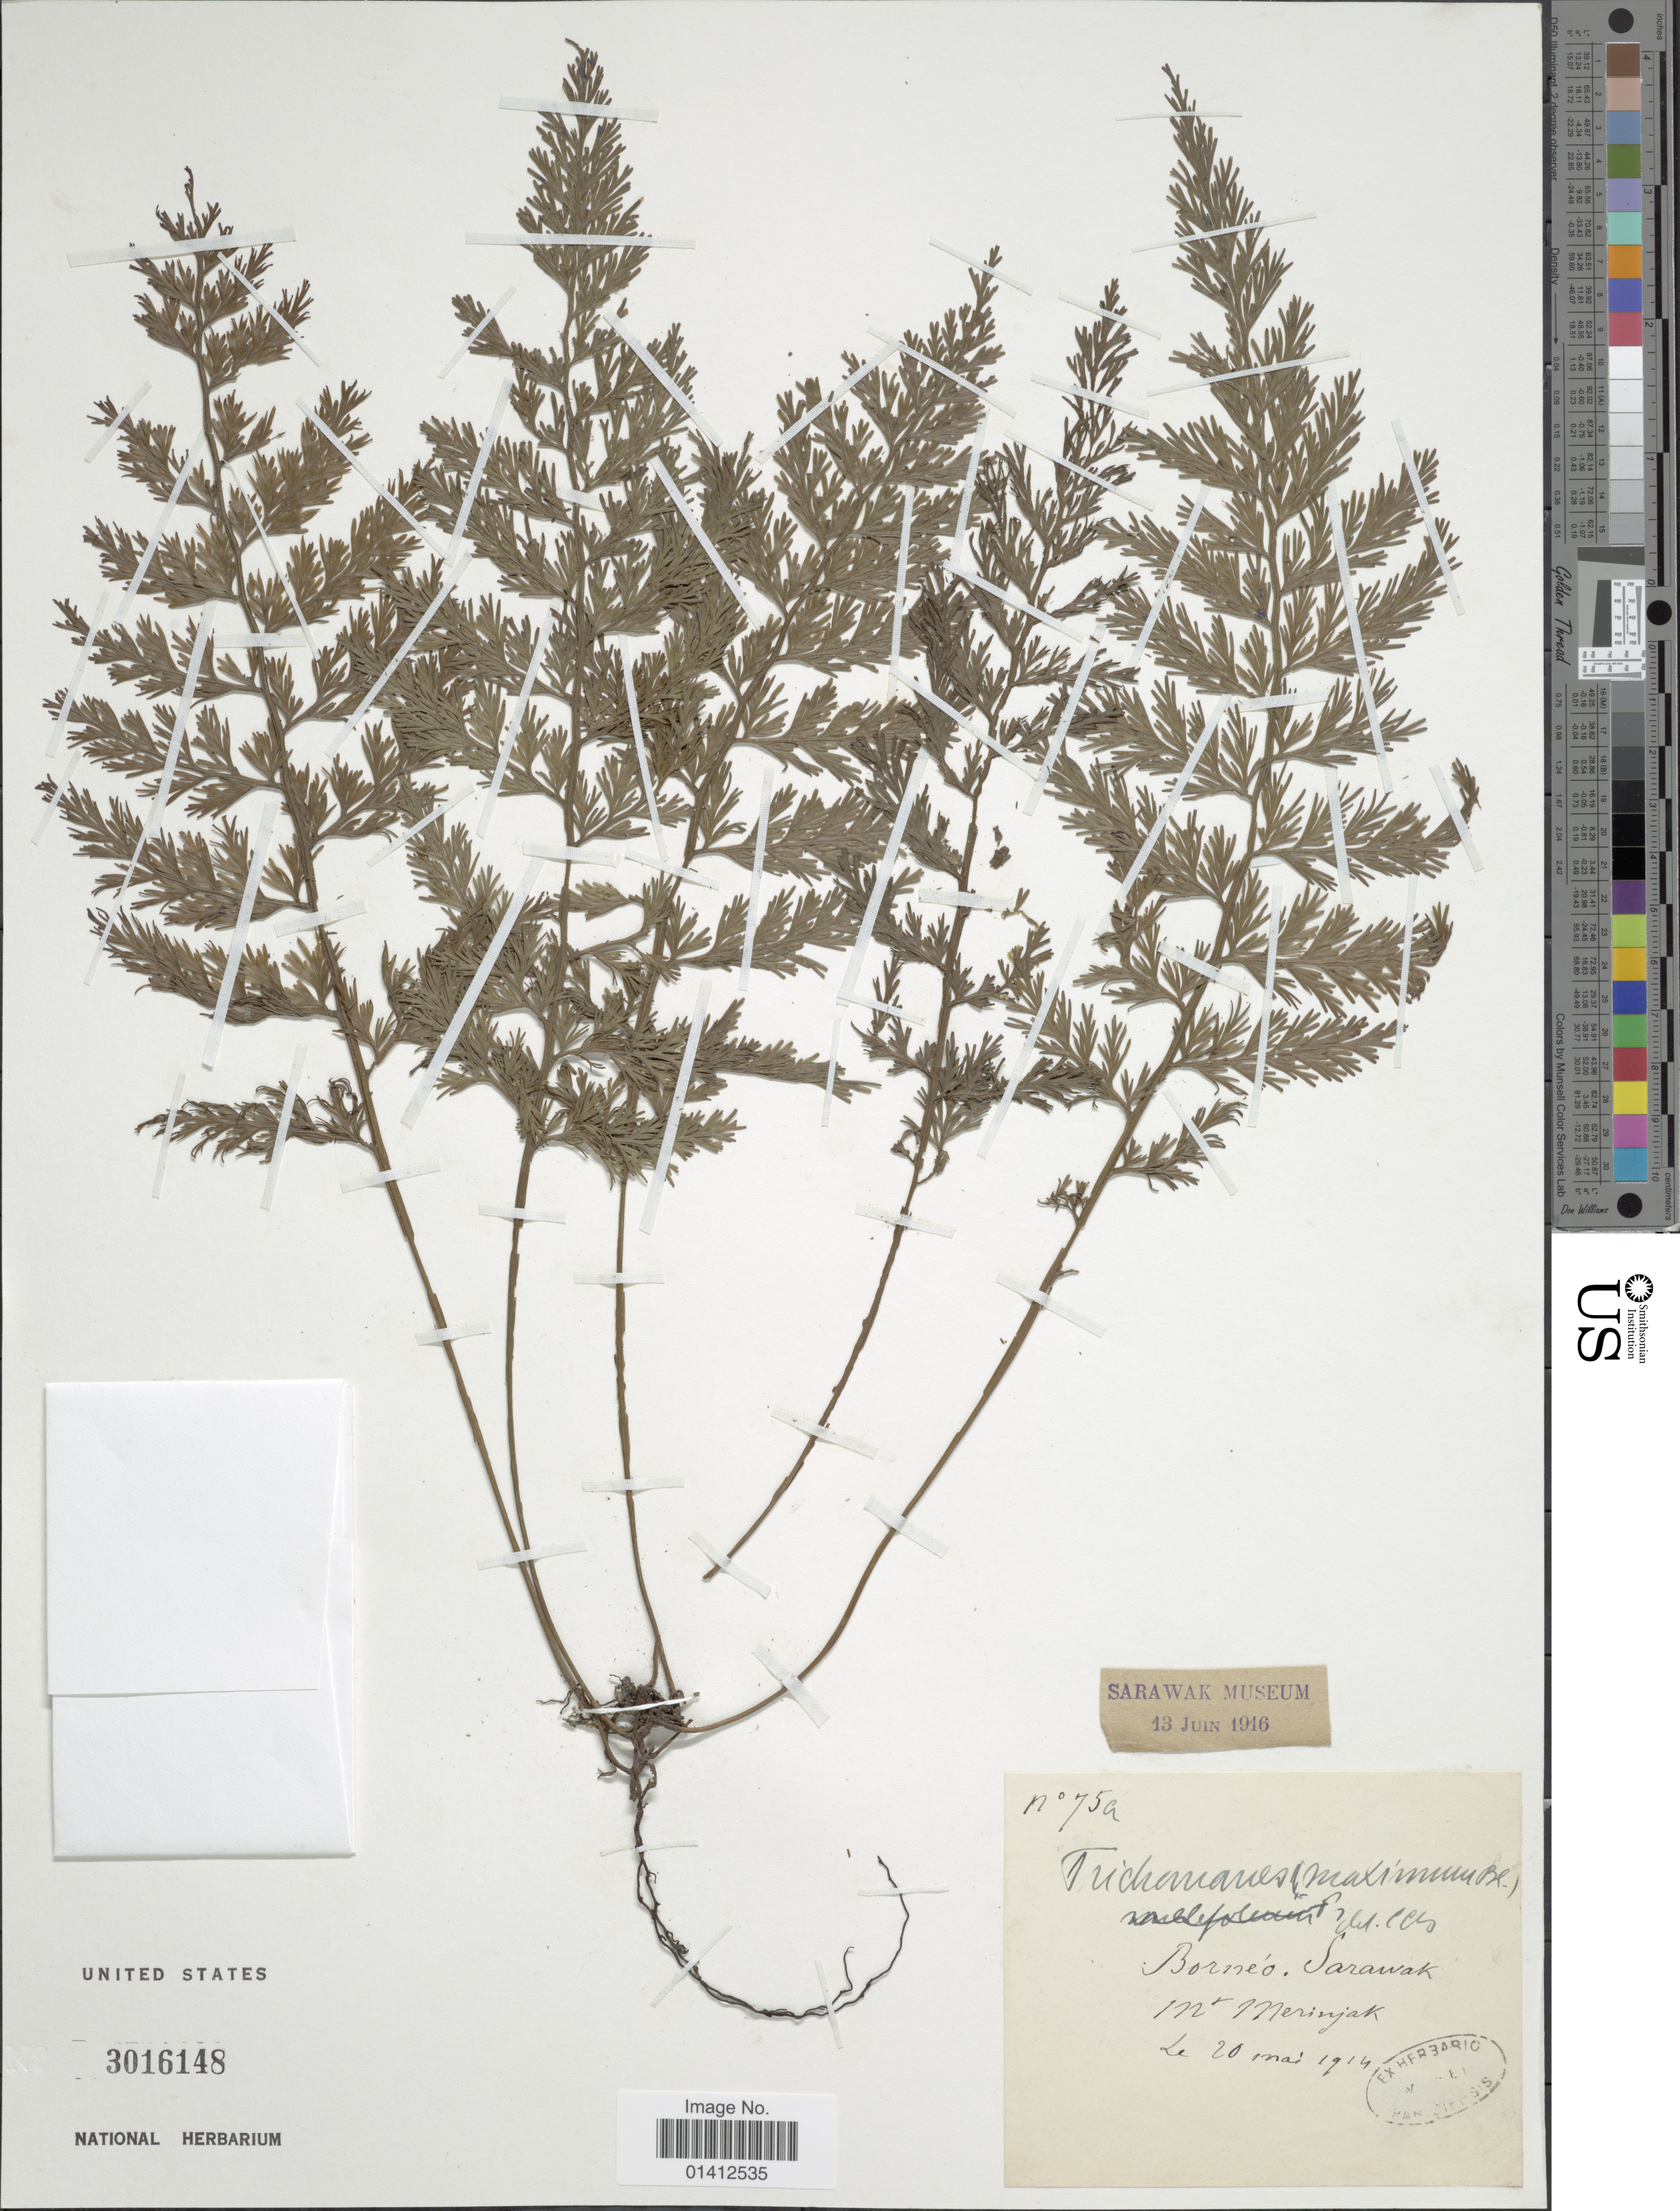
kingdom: Plantae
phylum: Tracheophyta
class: Polypodiopsida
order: Hymenophyllales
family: Hymenophyllaceae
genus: Vandenboschia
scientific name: Vandenboschia maxima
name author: (Blume) Copel.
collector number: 75a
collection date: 1914-05-20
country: Malaysia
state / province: Sarawak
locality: Borneo, Mt.Merinjak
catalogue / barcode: US 3016148